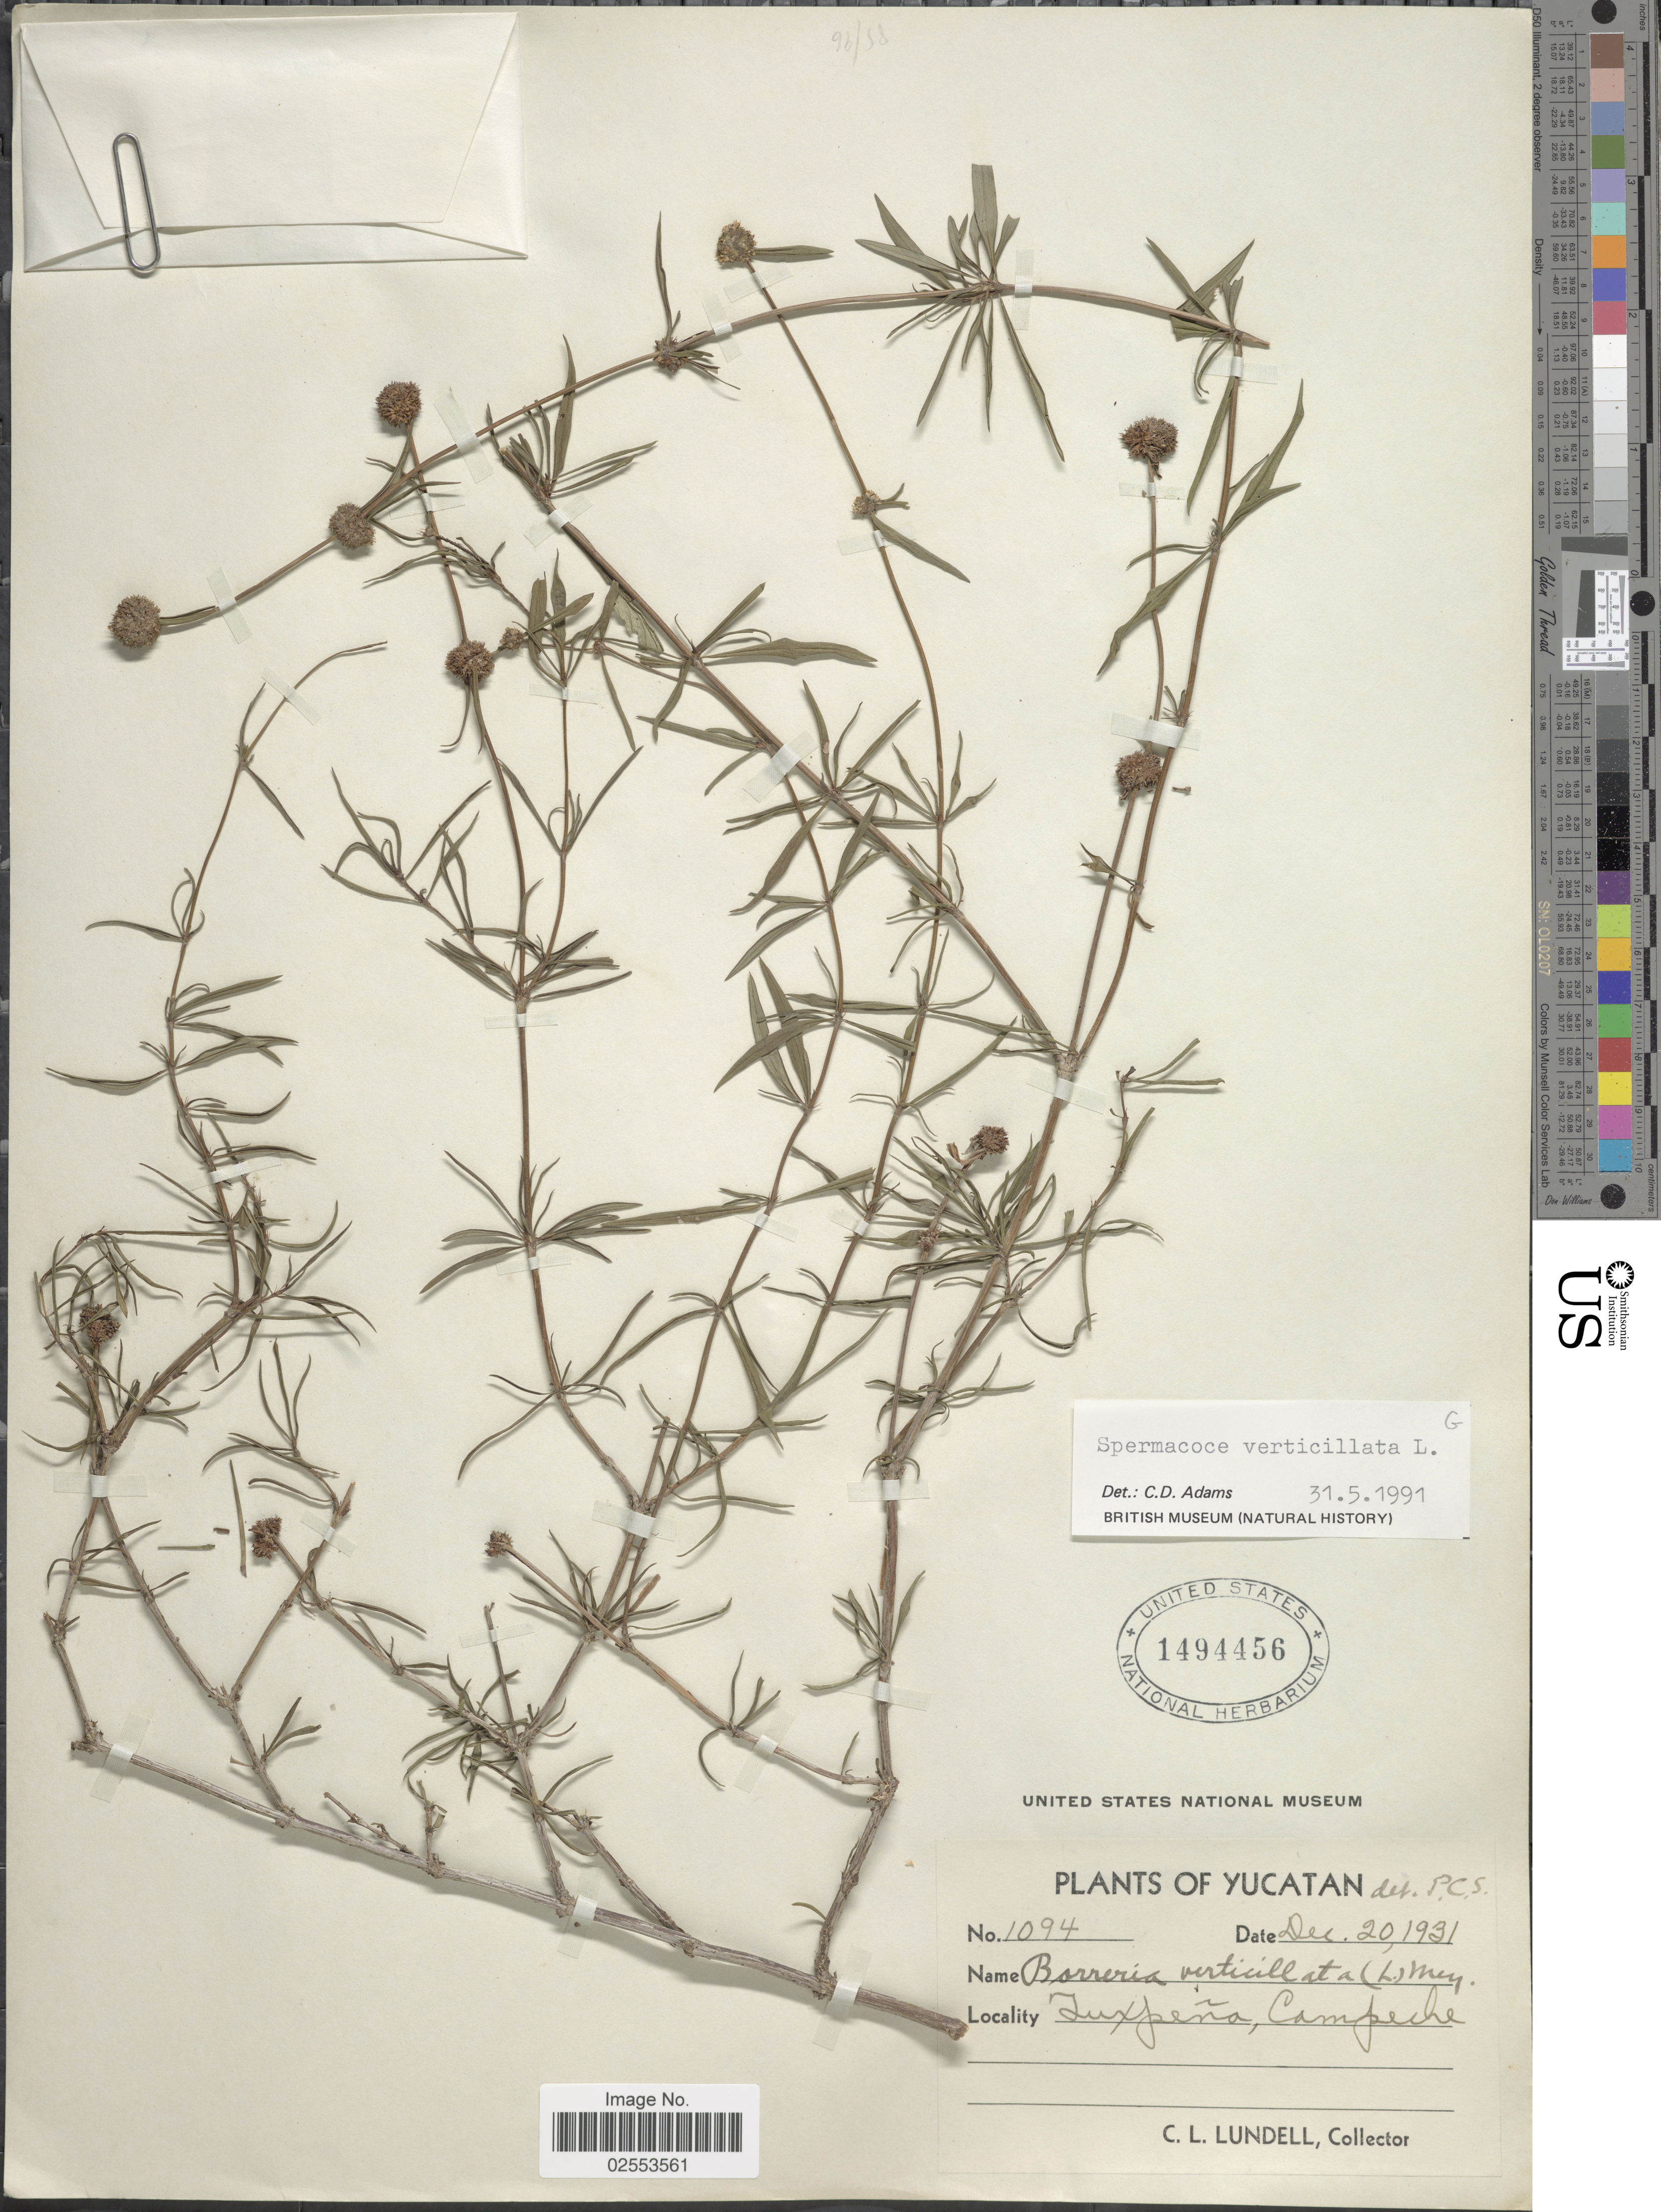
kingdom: Plantae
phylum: Tracheophyta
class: Magnoliopsida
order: Gentianales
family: Rubiaceae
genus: Spermacoce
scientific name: Spermacoce verticillata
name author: L.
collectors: C. L. Lundell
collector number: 1094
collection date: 1931-12-20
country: Mexico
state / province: Campeche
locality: Tuxpeña, Campeche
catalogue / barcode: US 1494456